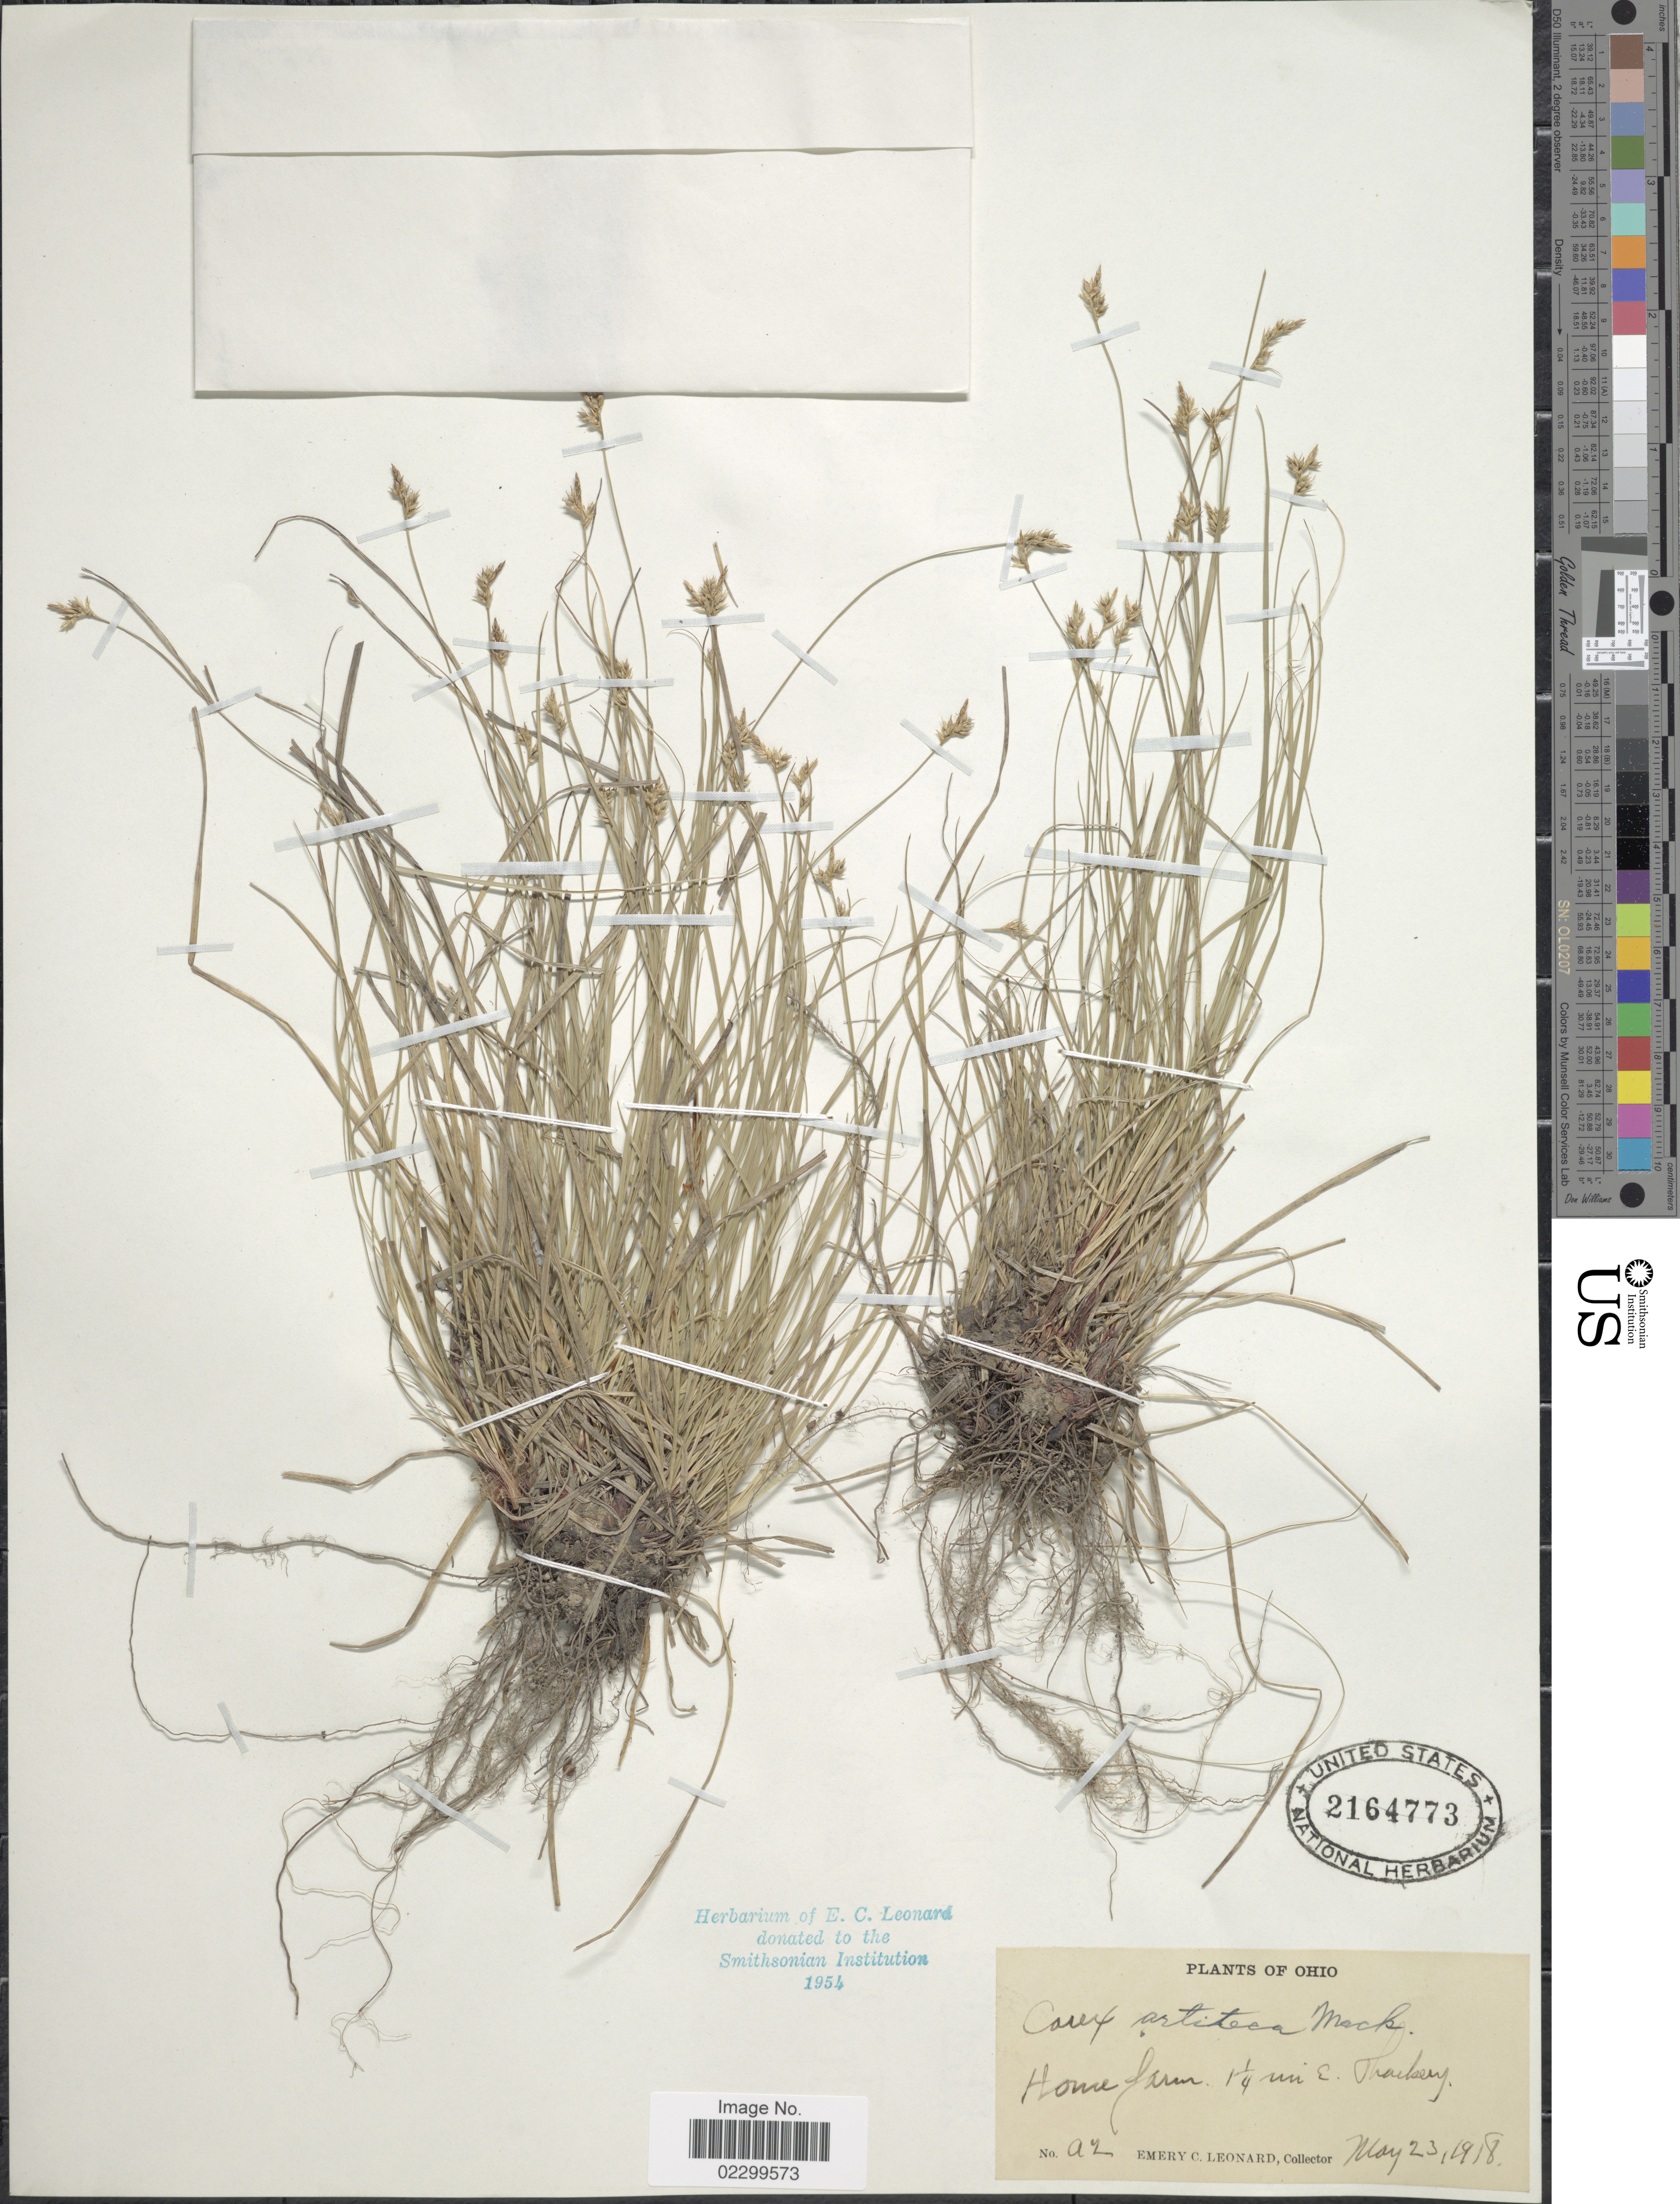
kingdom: Plantae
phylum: Tracheophyta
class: Liliopsida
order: Poales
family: Cyperaceae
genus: Carex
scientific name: Carex albicans var. albicans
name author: Willd. ex Spreng.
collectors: E. C. Leonard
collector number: A2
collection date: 1918-05-23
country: United States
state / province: Ohio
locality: Home farm, 1 1/4 mi. E. Thackery.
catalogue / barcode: US 2164773